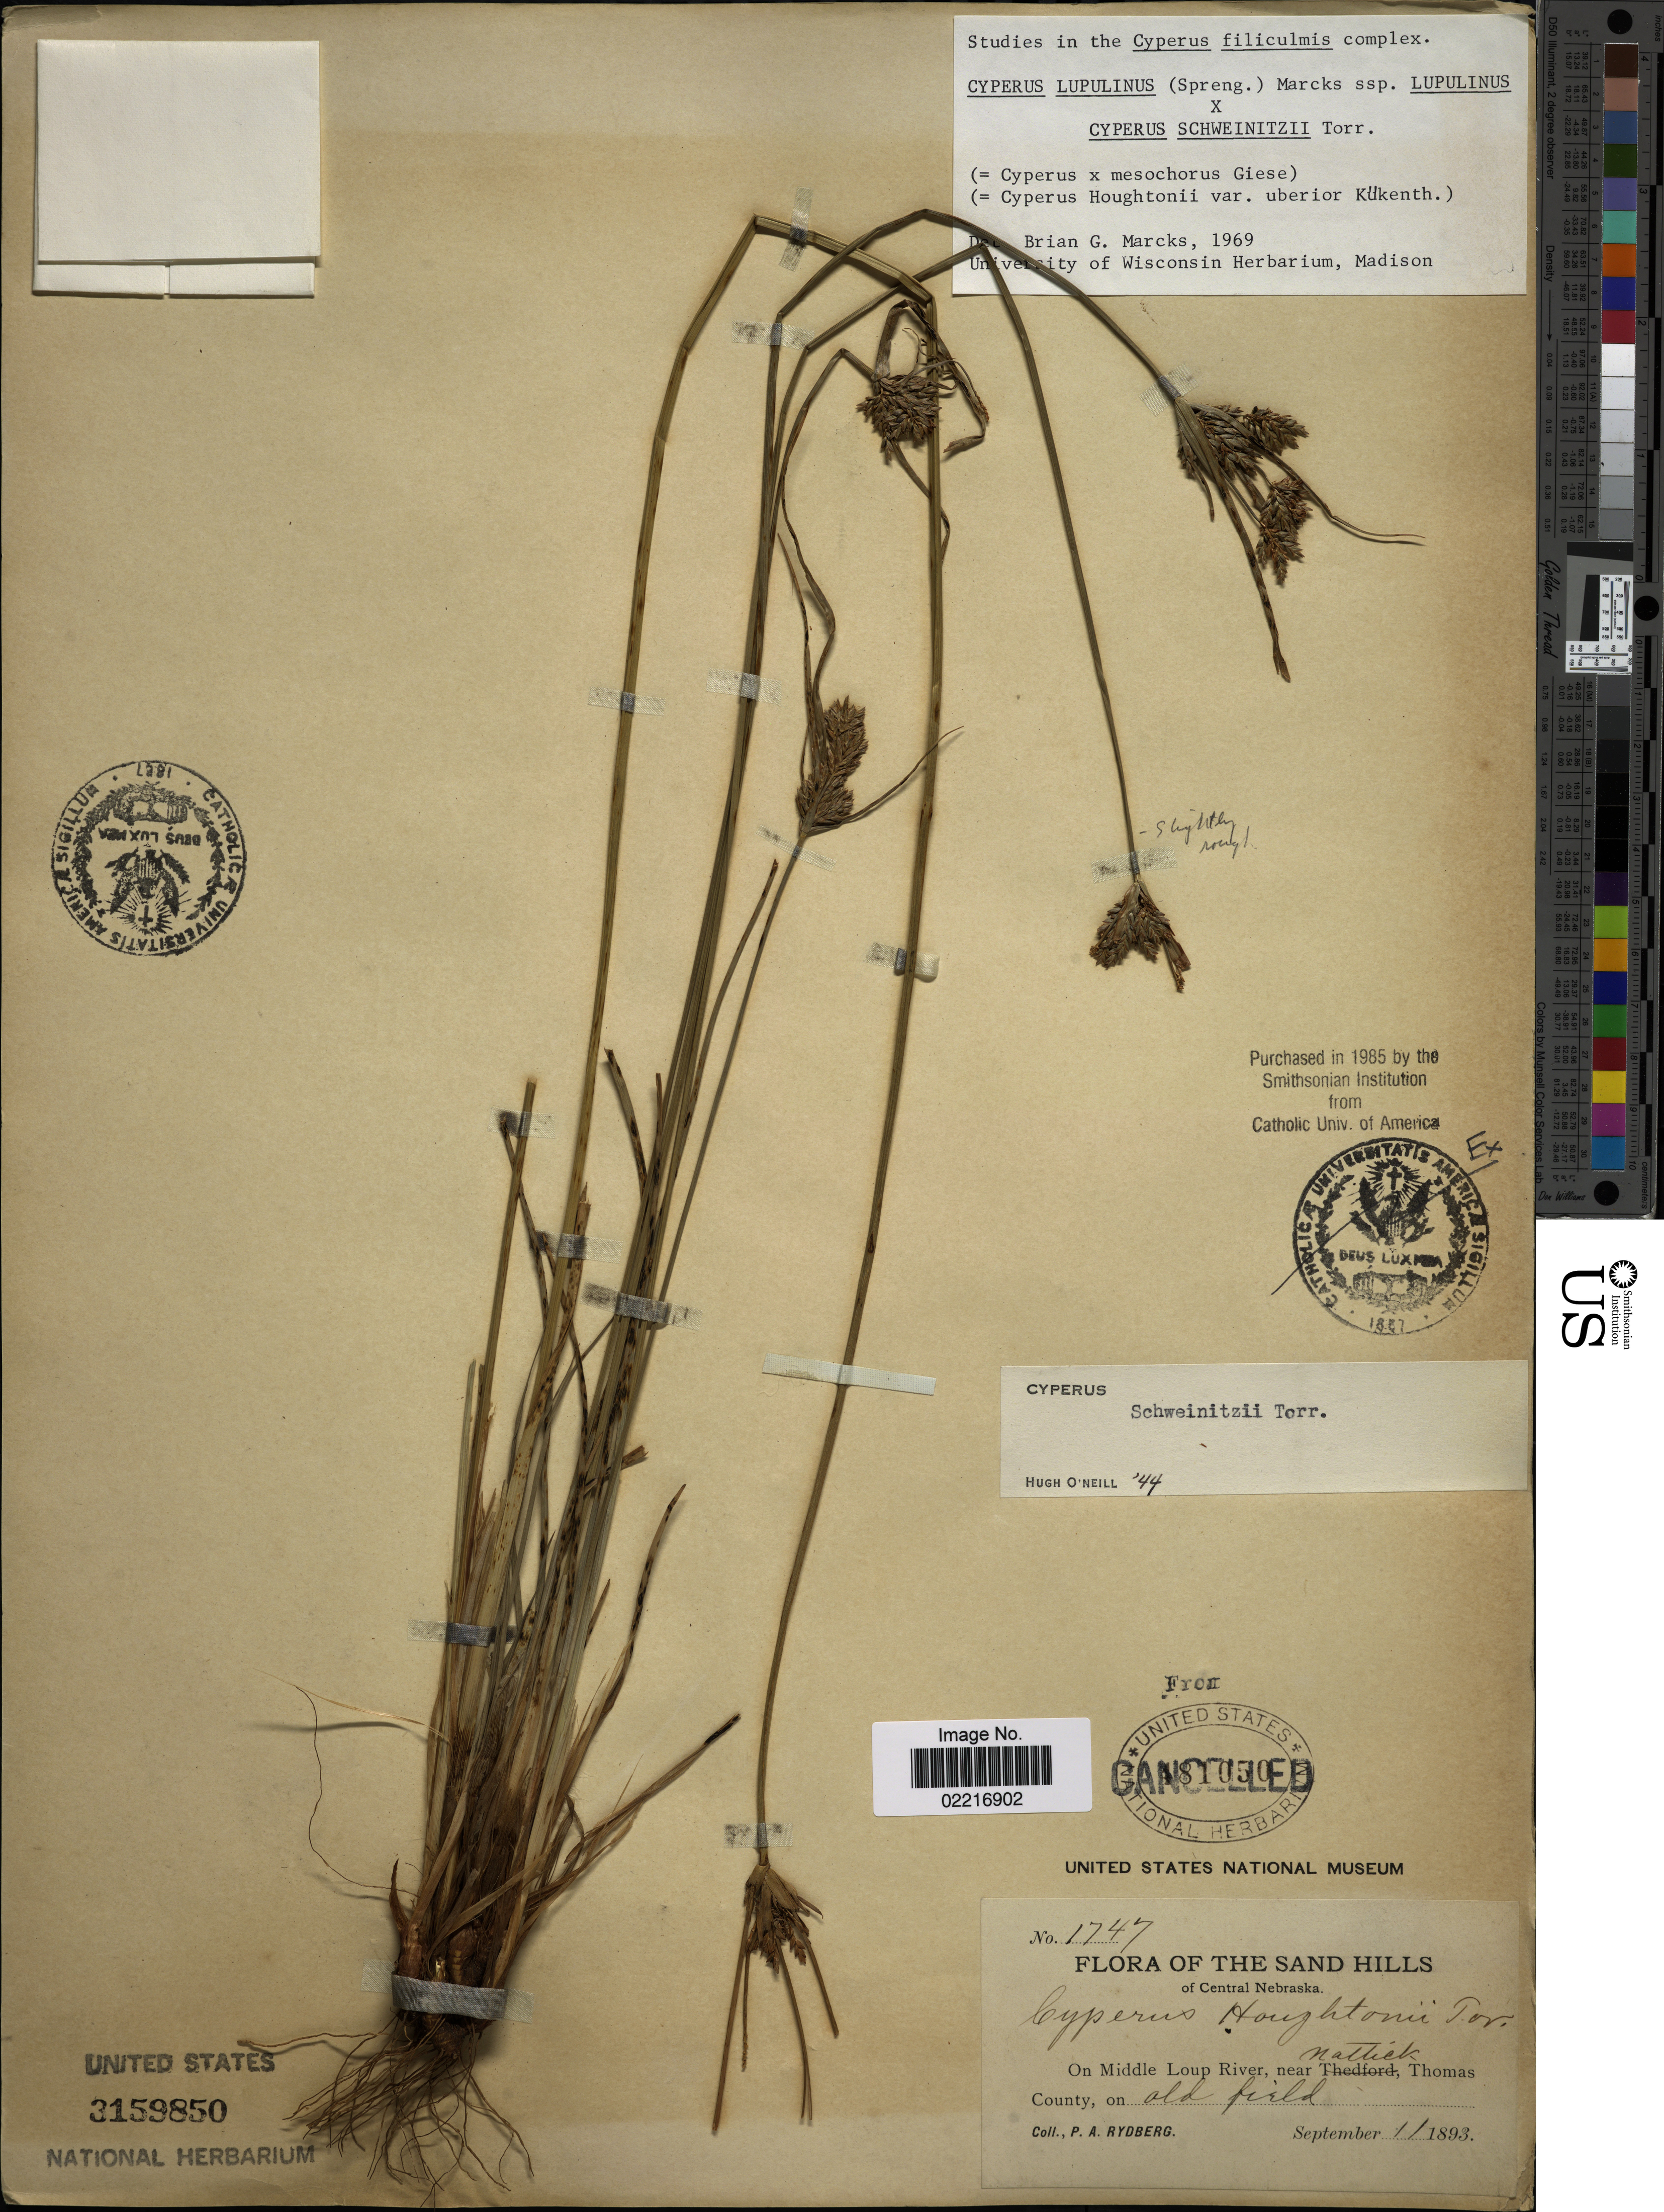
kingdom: Plantae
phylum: Tracheophyta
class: Liliopsida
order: Poales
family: Cyperaceae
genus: Cyperus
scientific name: Cyperus lupulinus subsp. lupulinus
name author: (Spreng.) Marcks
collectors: P. A. Rydberg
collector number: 1747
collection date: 1893-09-11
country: United States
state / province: Nebraska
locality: The Sand Hills, Central Nebraska, On Middle Loup River, near Nattick, Thomas County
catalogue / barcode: US 3159850